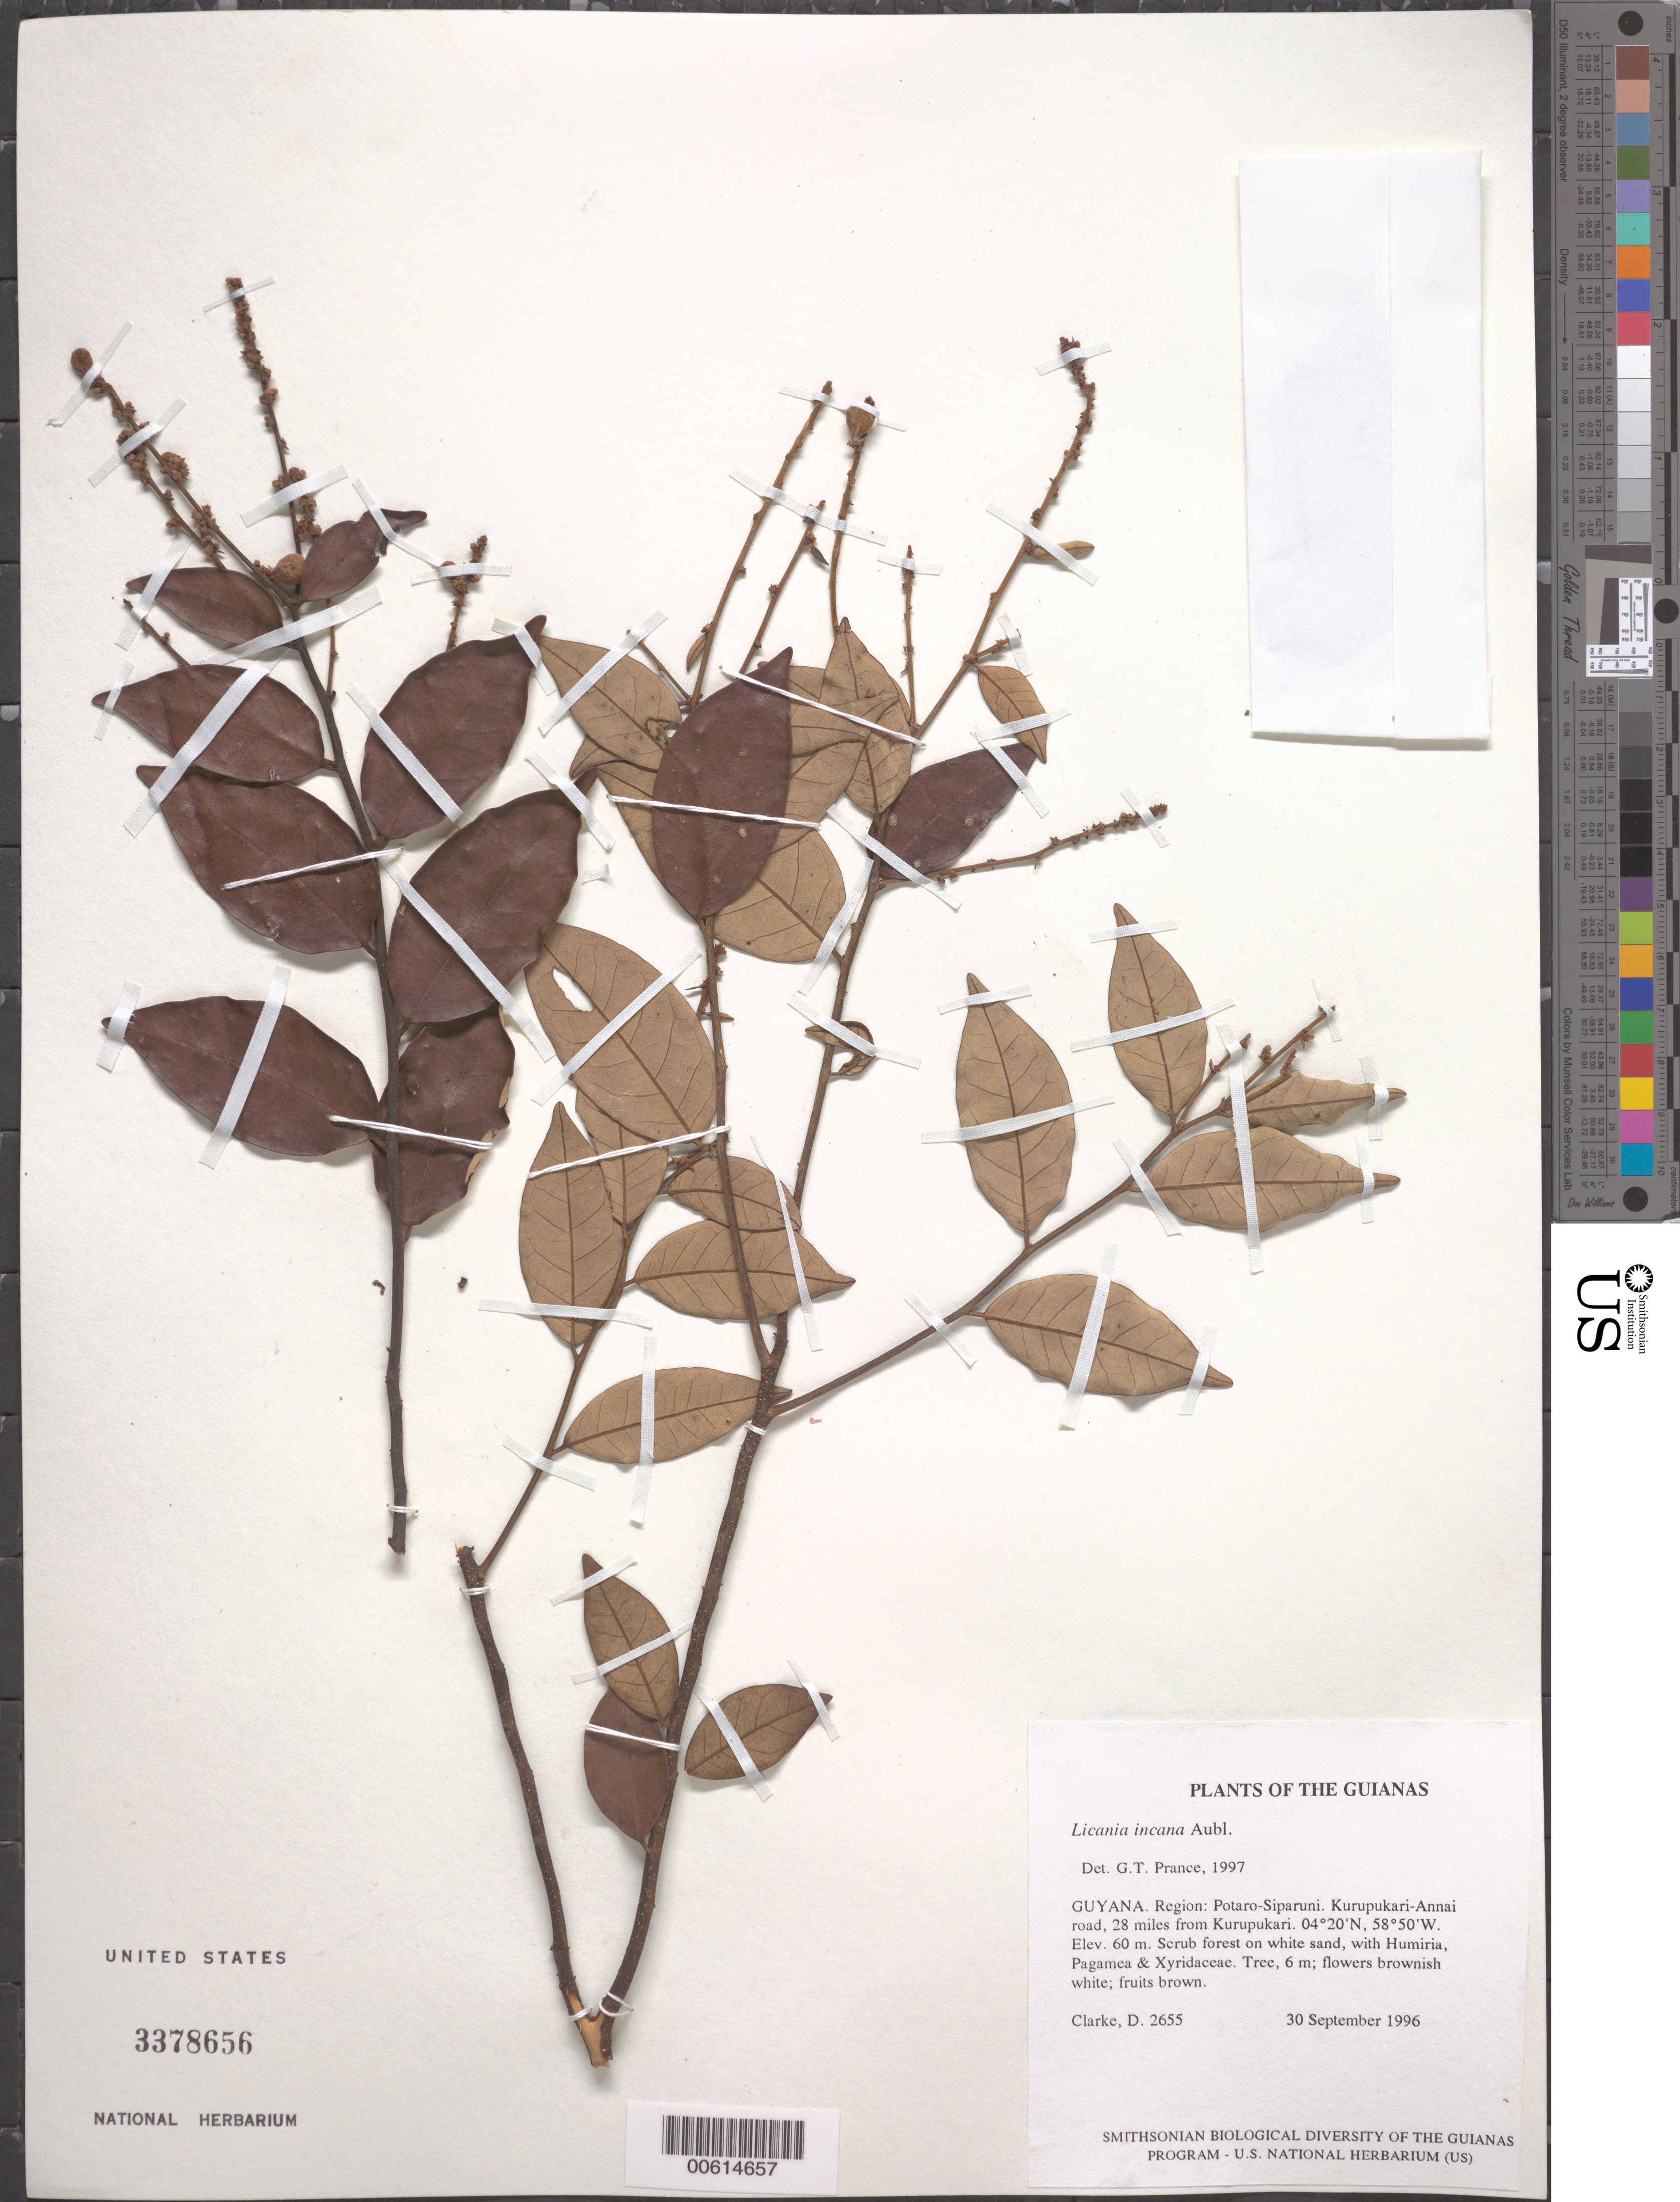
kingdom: Plantae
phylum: Tracheophyta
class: Magnoliopsida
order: Malpighiales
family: Chrysobalanaceae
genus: Licania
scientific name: Licania incana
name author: Aubl.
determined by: Prance, G. T.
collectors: H. D. Clarke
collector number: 2655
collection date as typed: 30 September 1996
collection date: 1996-09-30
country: Guyana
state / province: Potaro-Siparuni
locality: Kurupukari-Annai road, 28 miles from Kurupukari; Iwokrama International Rainforest Reserve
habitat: Scrub forest on white sand, with Humiria, Pagamea & Xyridaceae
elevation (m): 60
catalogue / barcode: US 3378656